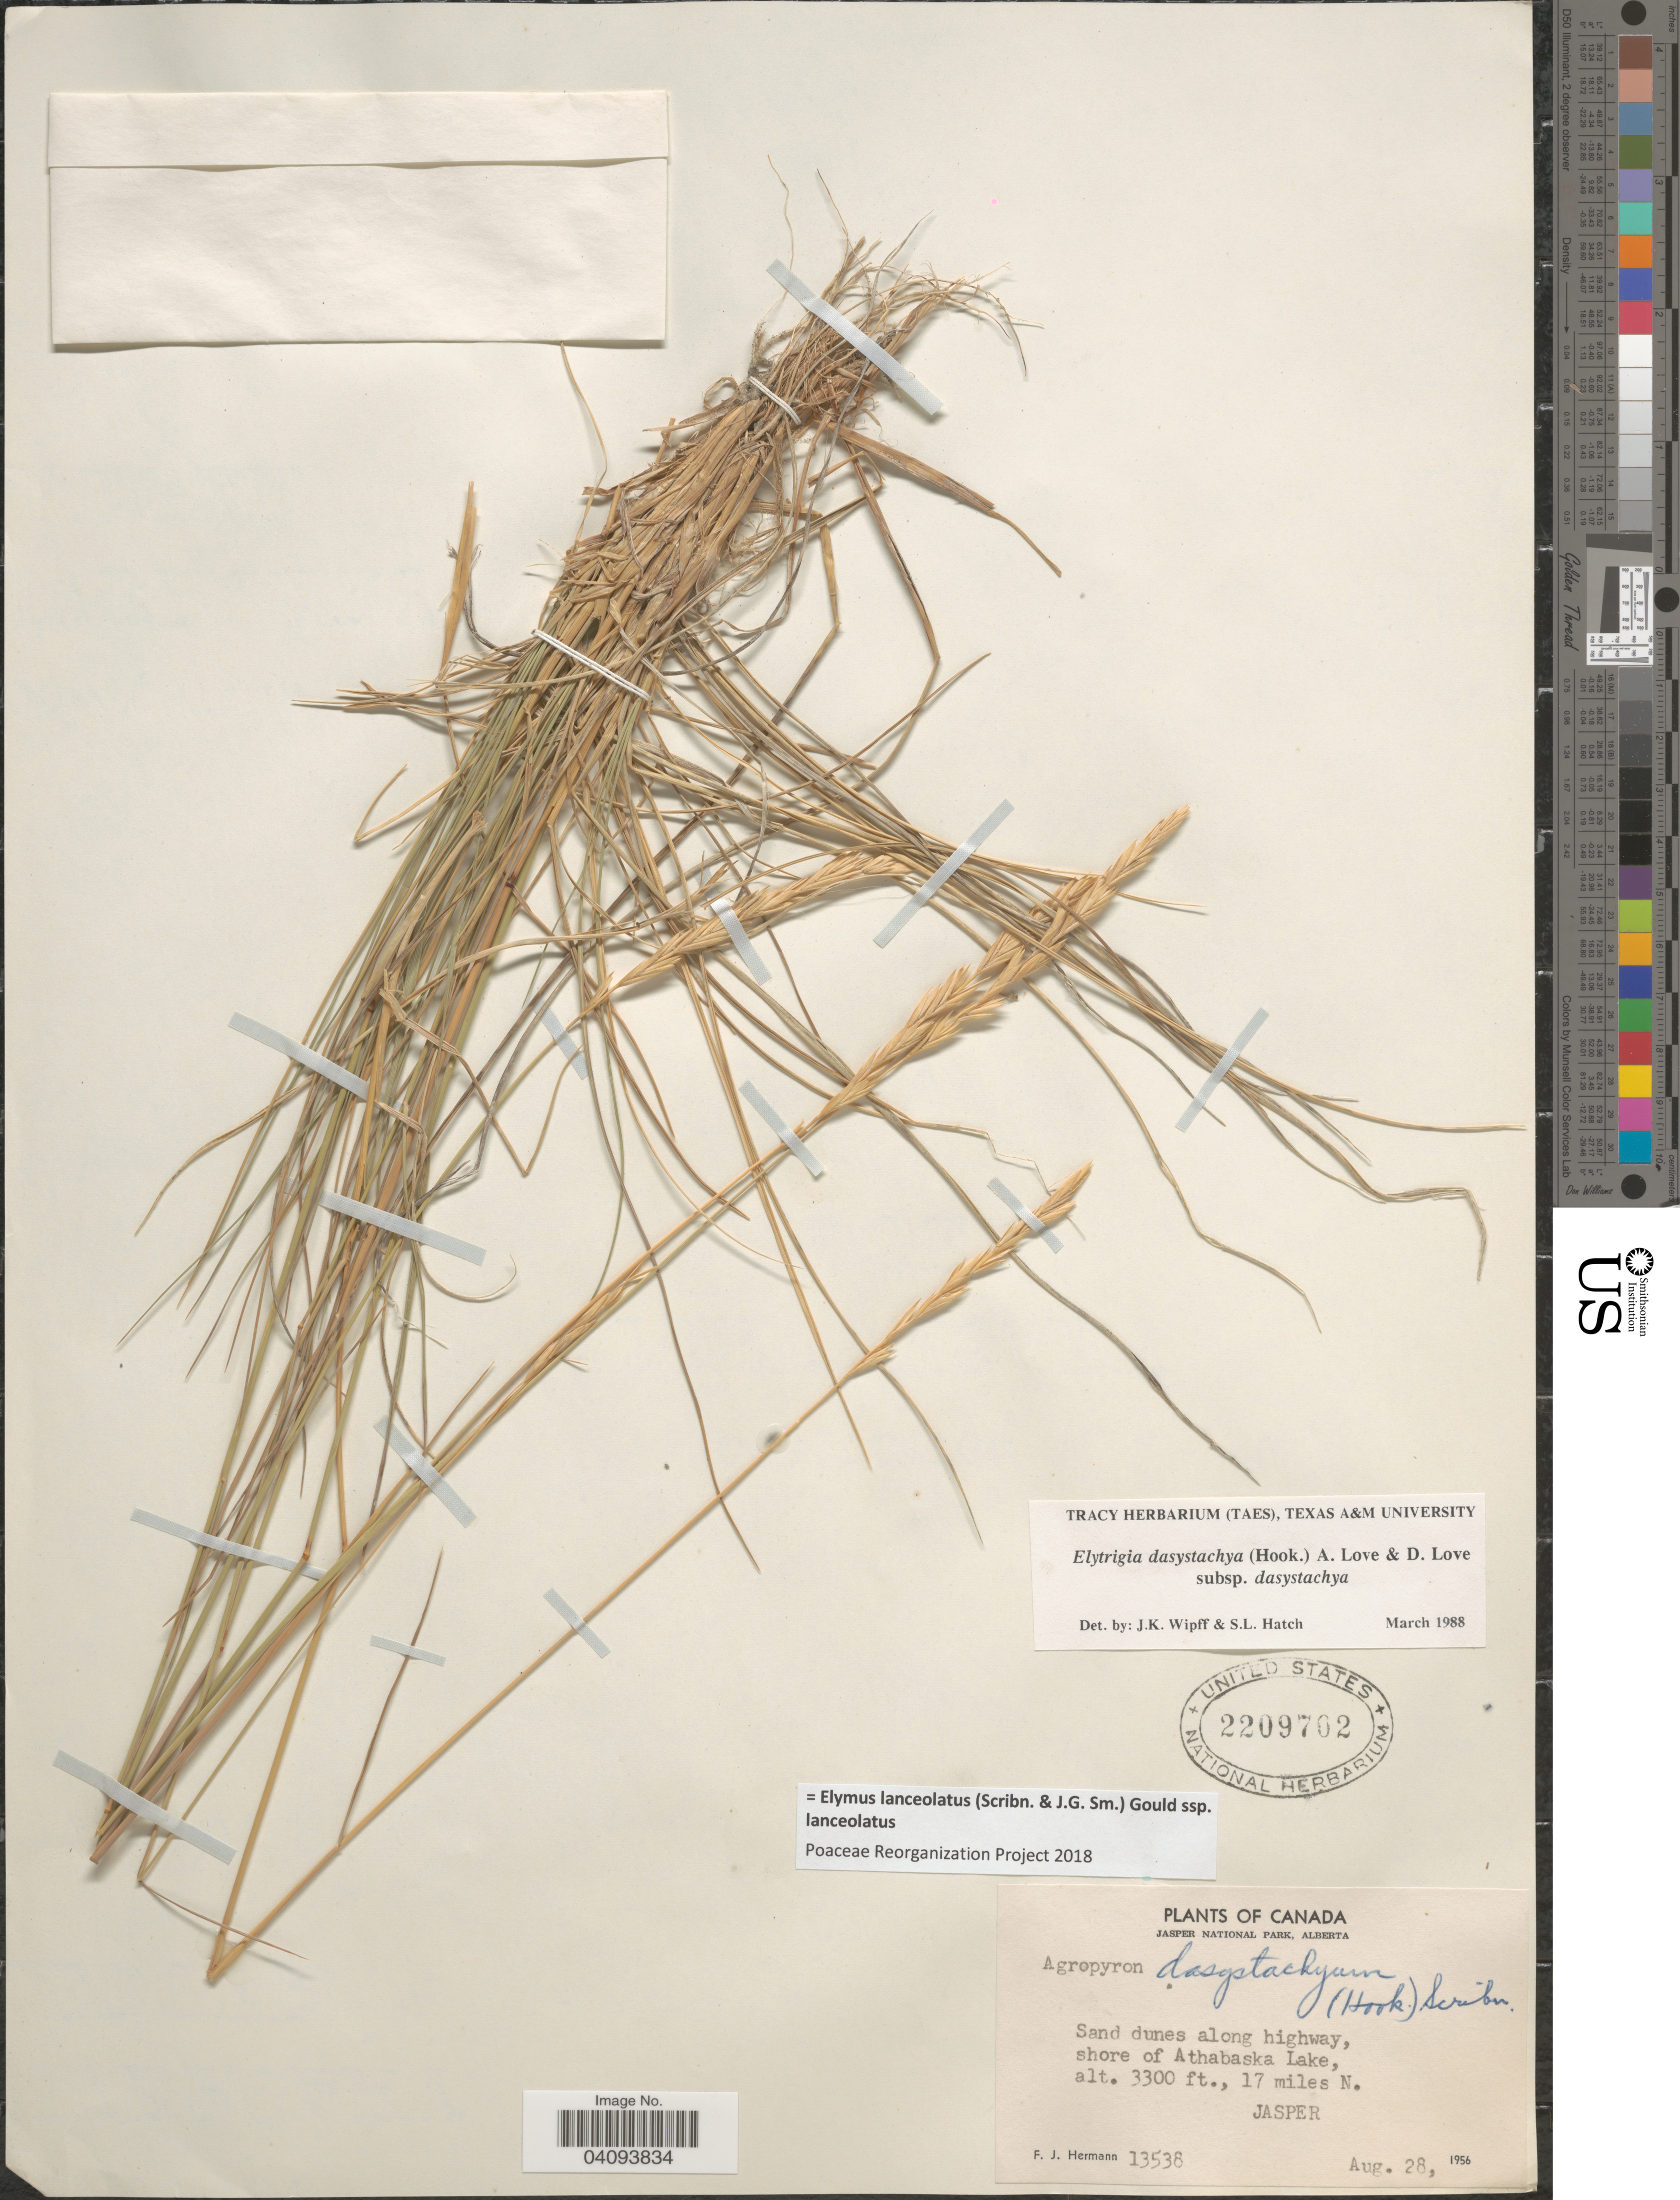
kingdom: Plantae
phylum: Tracheophyta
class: Liliopsida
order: Poales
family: Poaceae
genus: Elymus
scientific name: Elymus lanceolatus subsp. lanceolatus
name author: (Scribn. & J.G. Sm.) Gould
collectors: F. J. Hermann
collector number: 13538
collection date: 1956-08-28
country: Canada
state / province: Alberta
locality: Jasper National Park. Sand dunes along highway, shore of Athabaska Lake. 17 miles N. Jasper.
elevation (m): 1006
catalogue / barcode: US 2209702